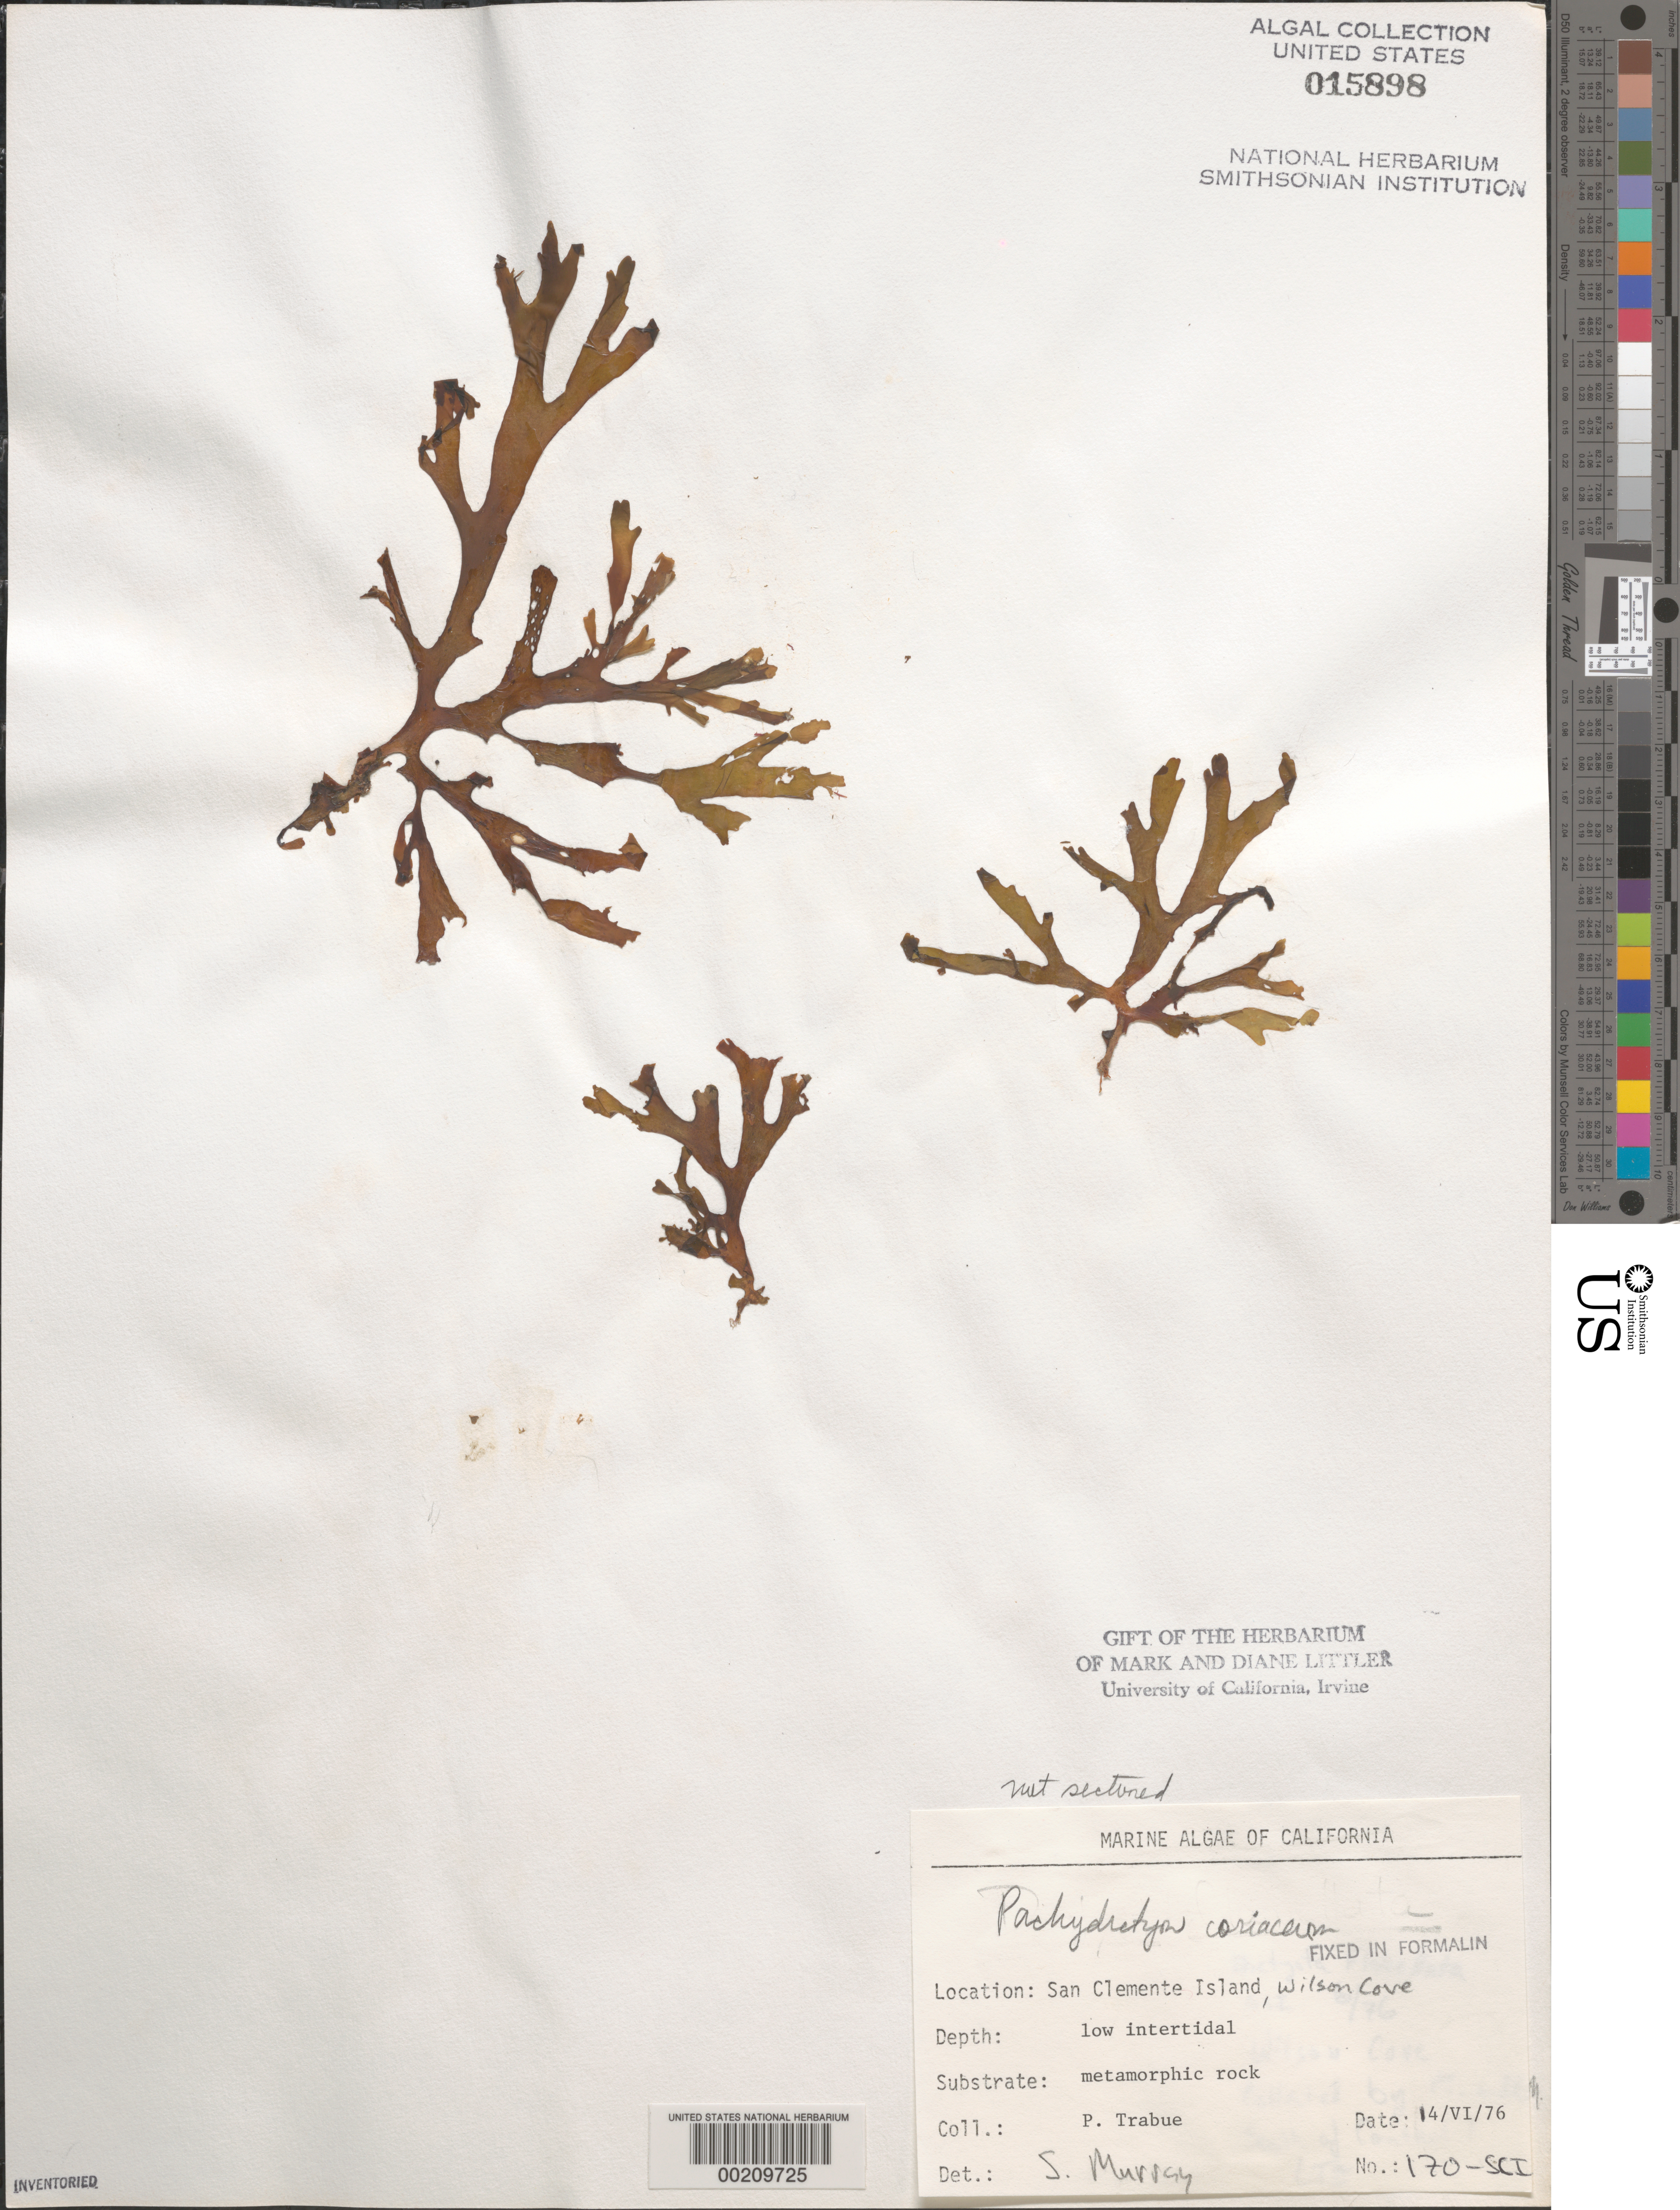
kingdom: Chromista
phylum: Ochrophyta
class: Phaeophyceae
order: Dictyotales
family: Dictyotaceae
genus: Pachydictyon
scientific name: Pachydictyon coriaceum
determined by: Murray, S. N.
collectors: P. J. Trabue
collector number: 170-sci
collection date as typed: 14 Jun 1976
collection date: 1976-06-14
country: United States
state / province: California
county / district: Los Angeles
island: San Clemente Island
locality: Wilson Cove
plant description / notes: BLM-SOCALBIGHT Rocky Intertidal Survey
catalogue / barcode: US 15898